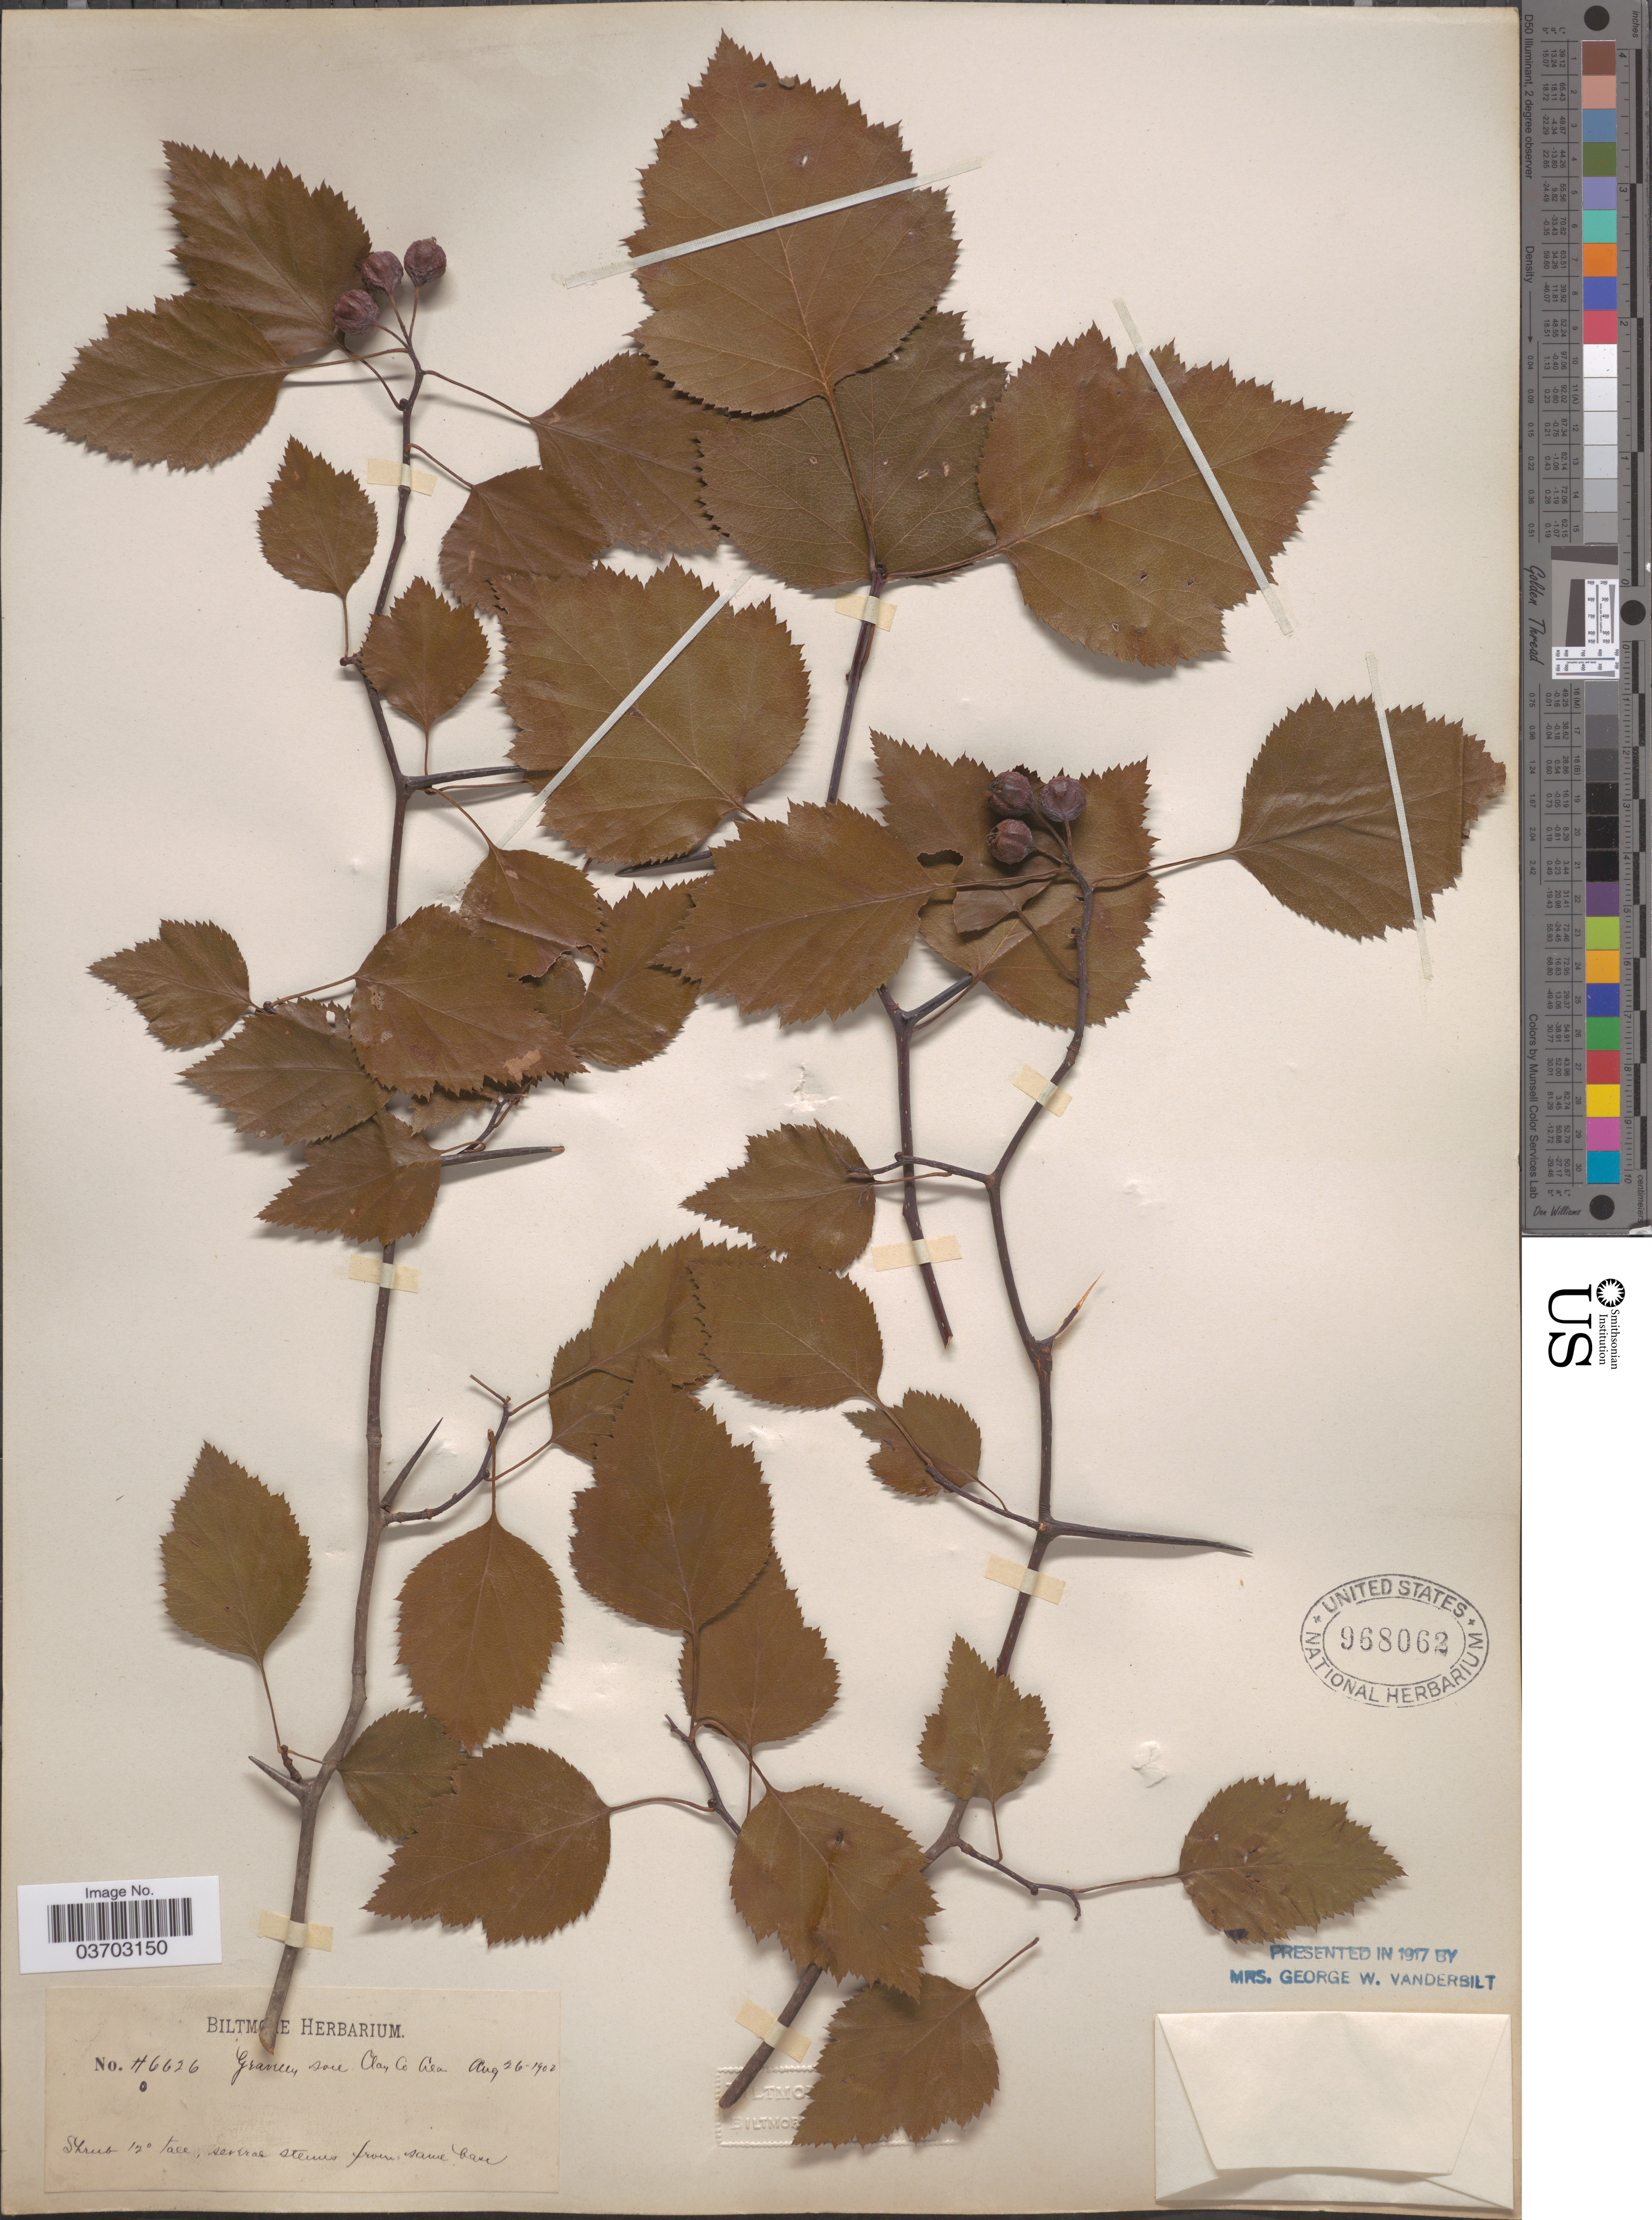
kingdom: Plantae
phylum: Tracheophyta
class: Magnoliopsida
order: Rosales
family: Rosaceae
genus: Crataegus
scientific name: Crataegus sp.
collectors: ex herb. Biltmore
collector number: H6626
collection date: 1902-08-26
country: United States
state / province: Alabama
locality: Clay Co.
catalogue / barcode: US 968062